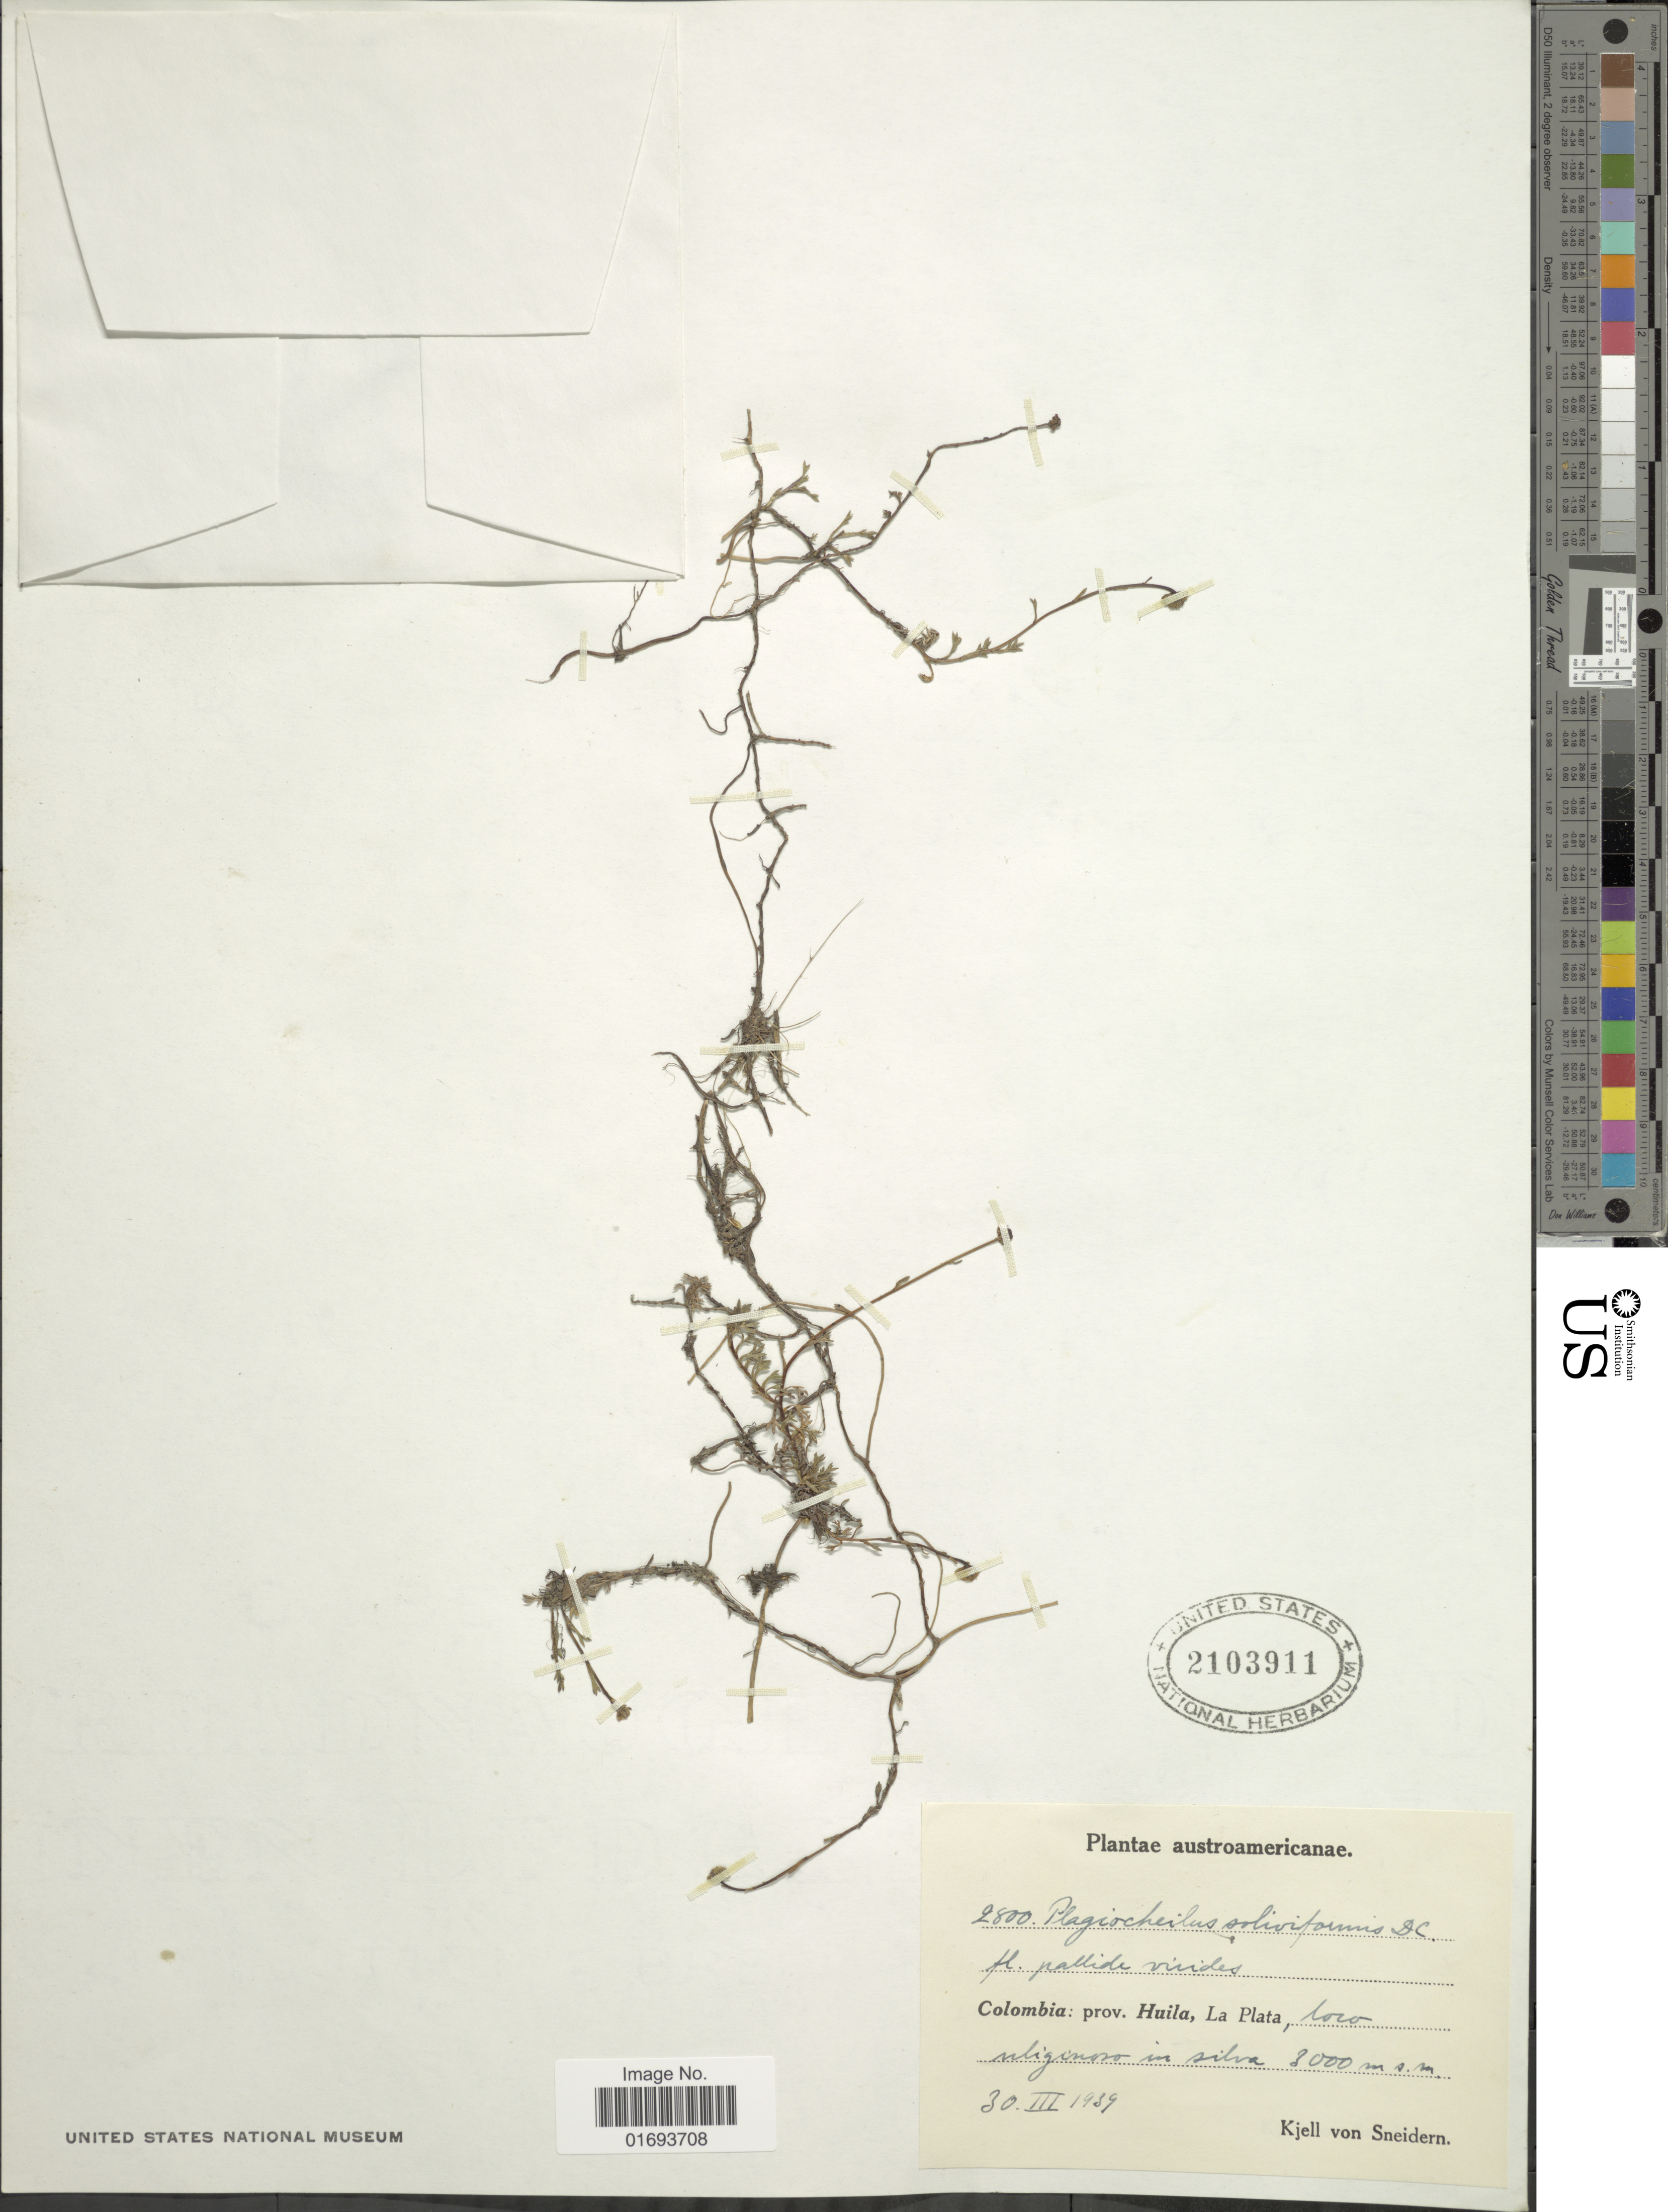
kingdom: Plantae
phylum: Tracheophyta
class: Magnoliopsida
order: Asterales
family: Asteraceae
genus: Plagiocheilus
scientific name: Plagiocheilus solivaeformis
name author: DC.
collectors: K. von Sneidern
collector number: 2800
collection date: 1939-03-30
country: Colombia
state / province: Huila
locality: Colombia: prov. Huila, La Plata, loro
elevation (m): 3000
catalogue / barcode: US 2103911